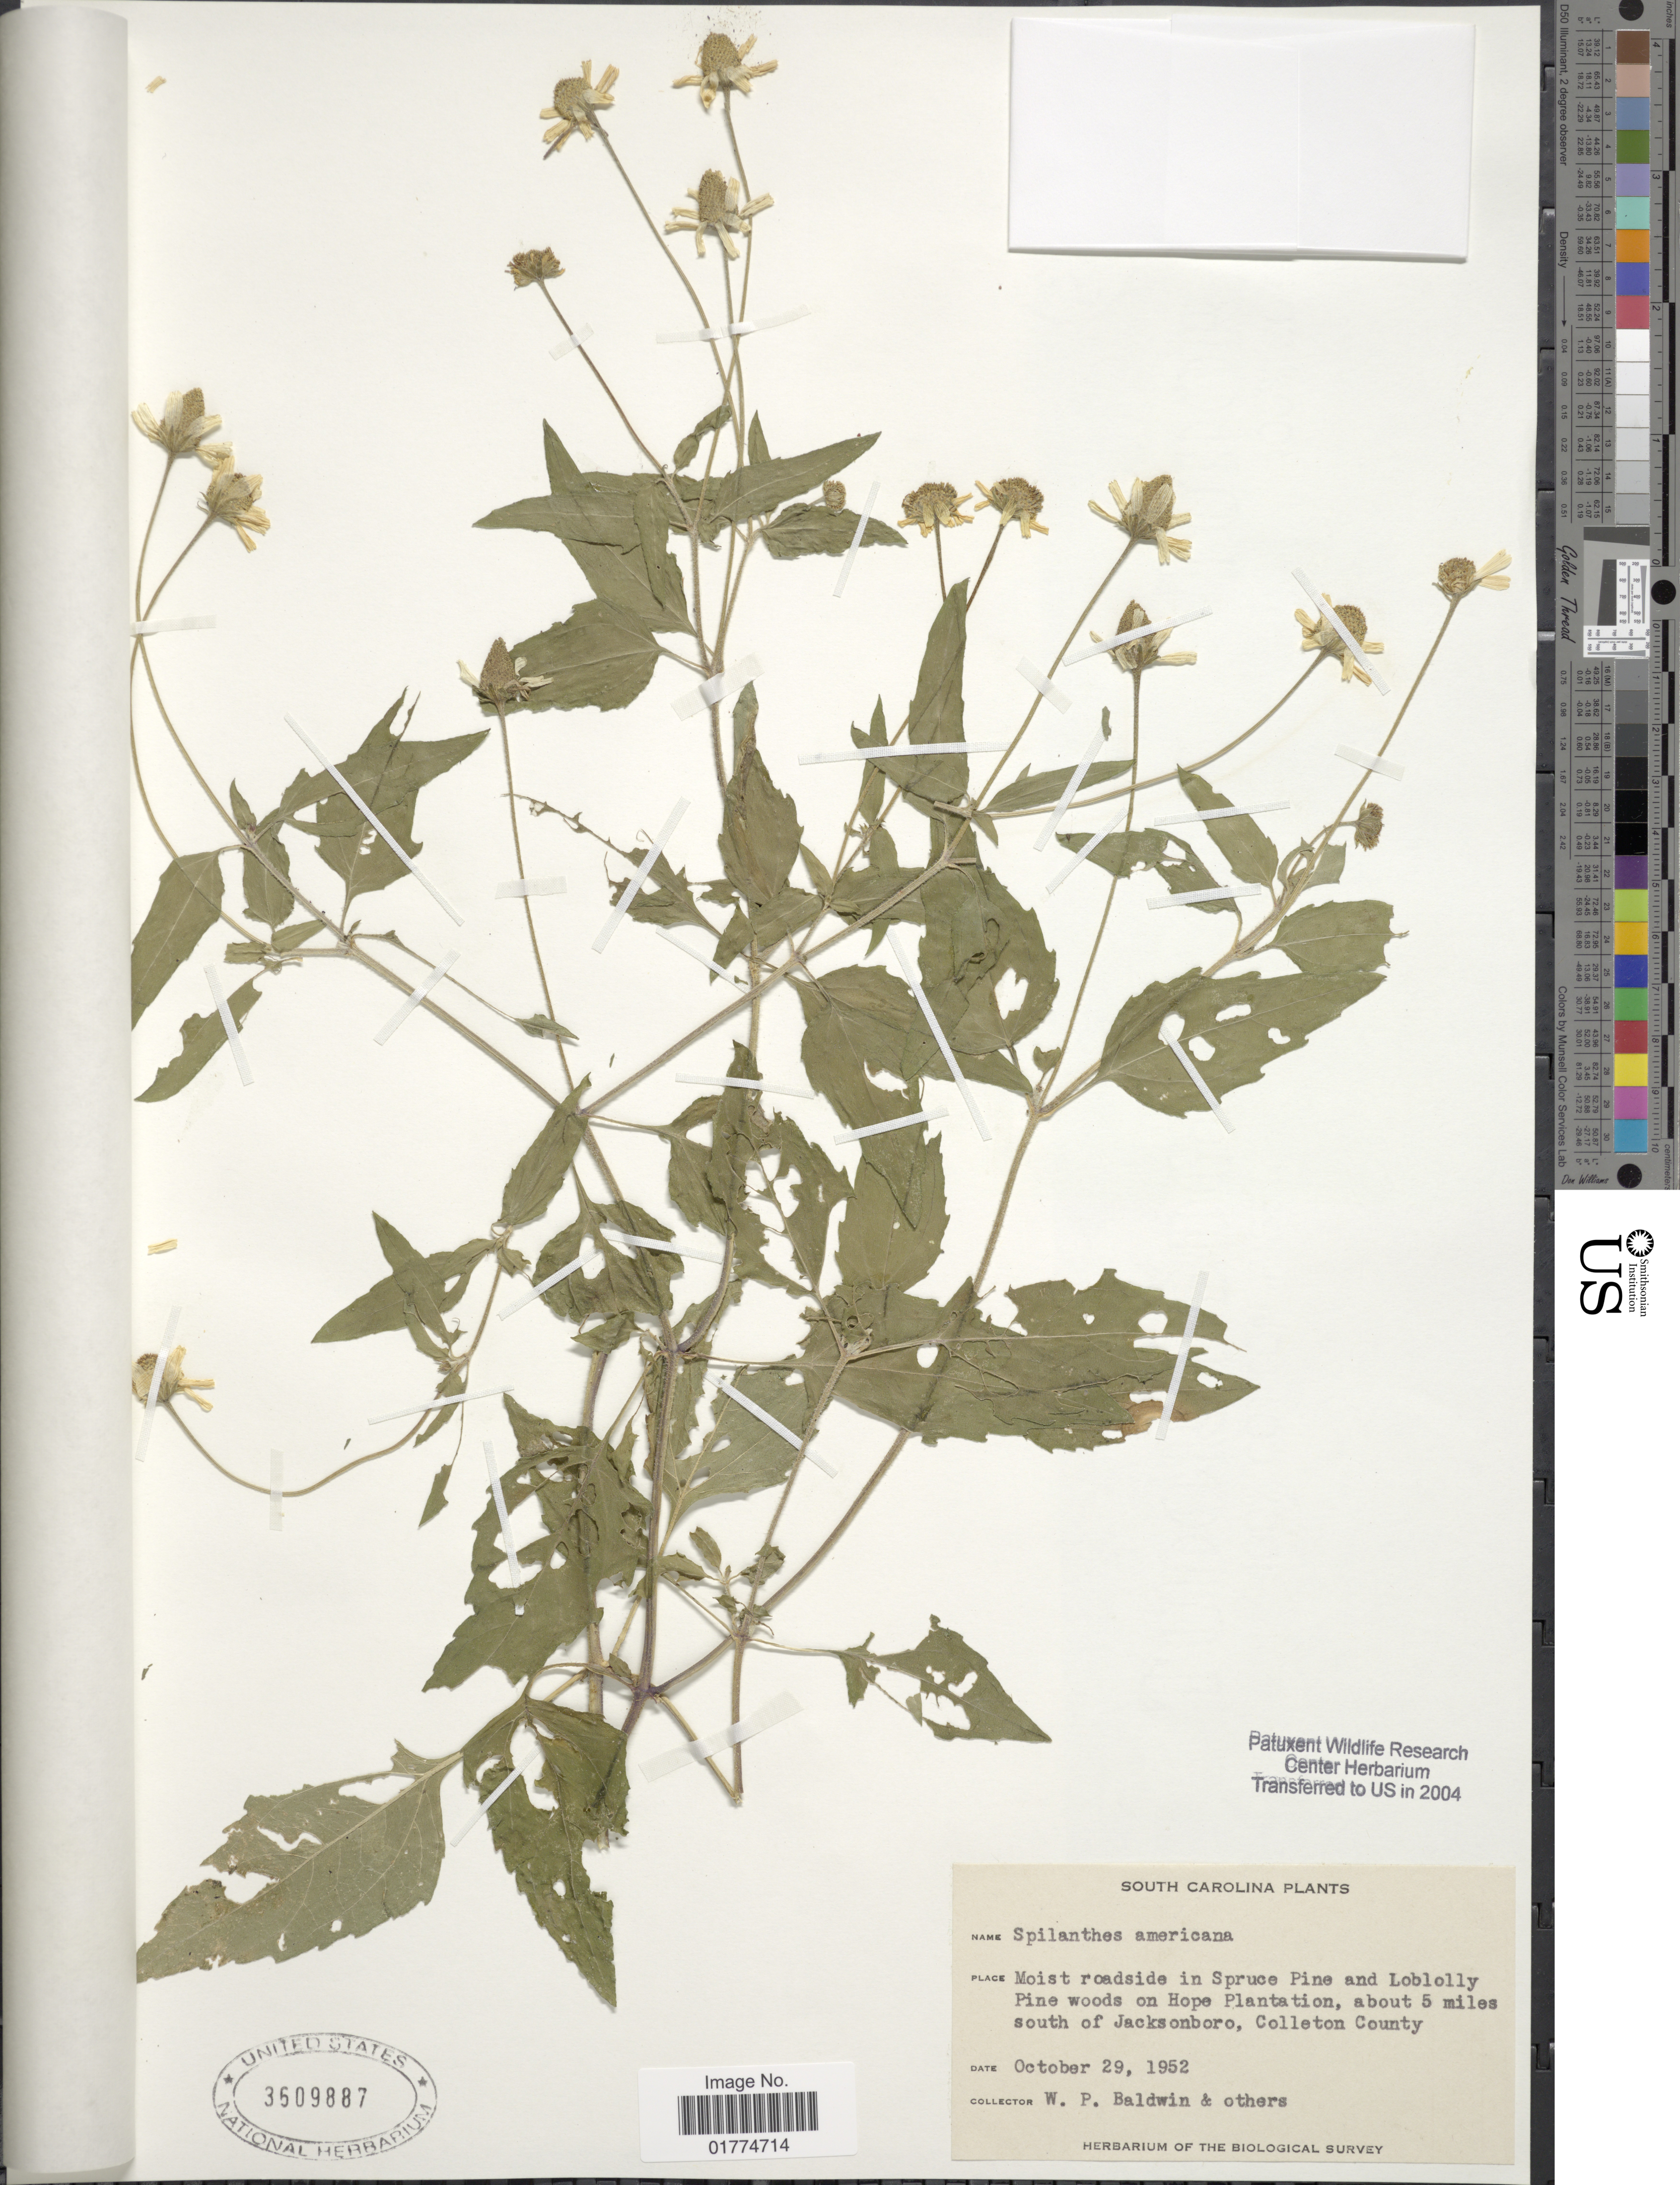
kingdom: Plantae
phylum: Tracheophyta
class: Magnoliopsida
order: Asterales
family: Asteraceae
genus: Acmella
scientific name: Acmella paniculata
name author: (Wall. ex DC.) R.K. Jansen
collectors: W. Baldwin & et al.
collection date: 1952-10-29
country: United States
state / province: South Carolina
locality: Spruce Pine and Loblolly Pine woods on Hope Plantation, about 5 miles south of Jacksonboro, Colleton County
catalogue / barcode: US 3609887